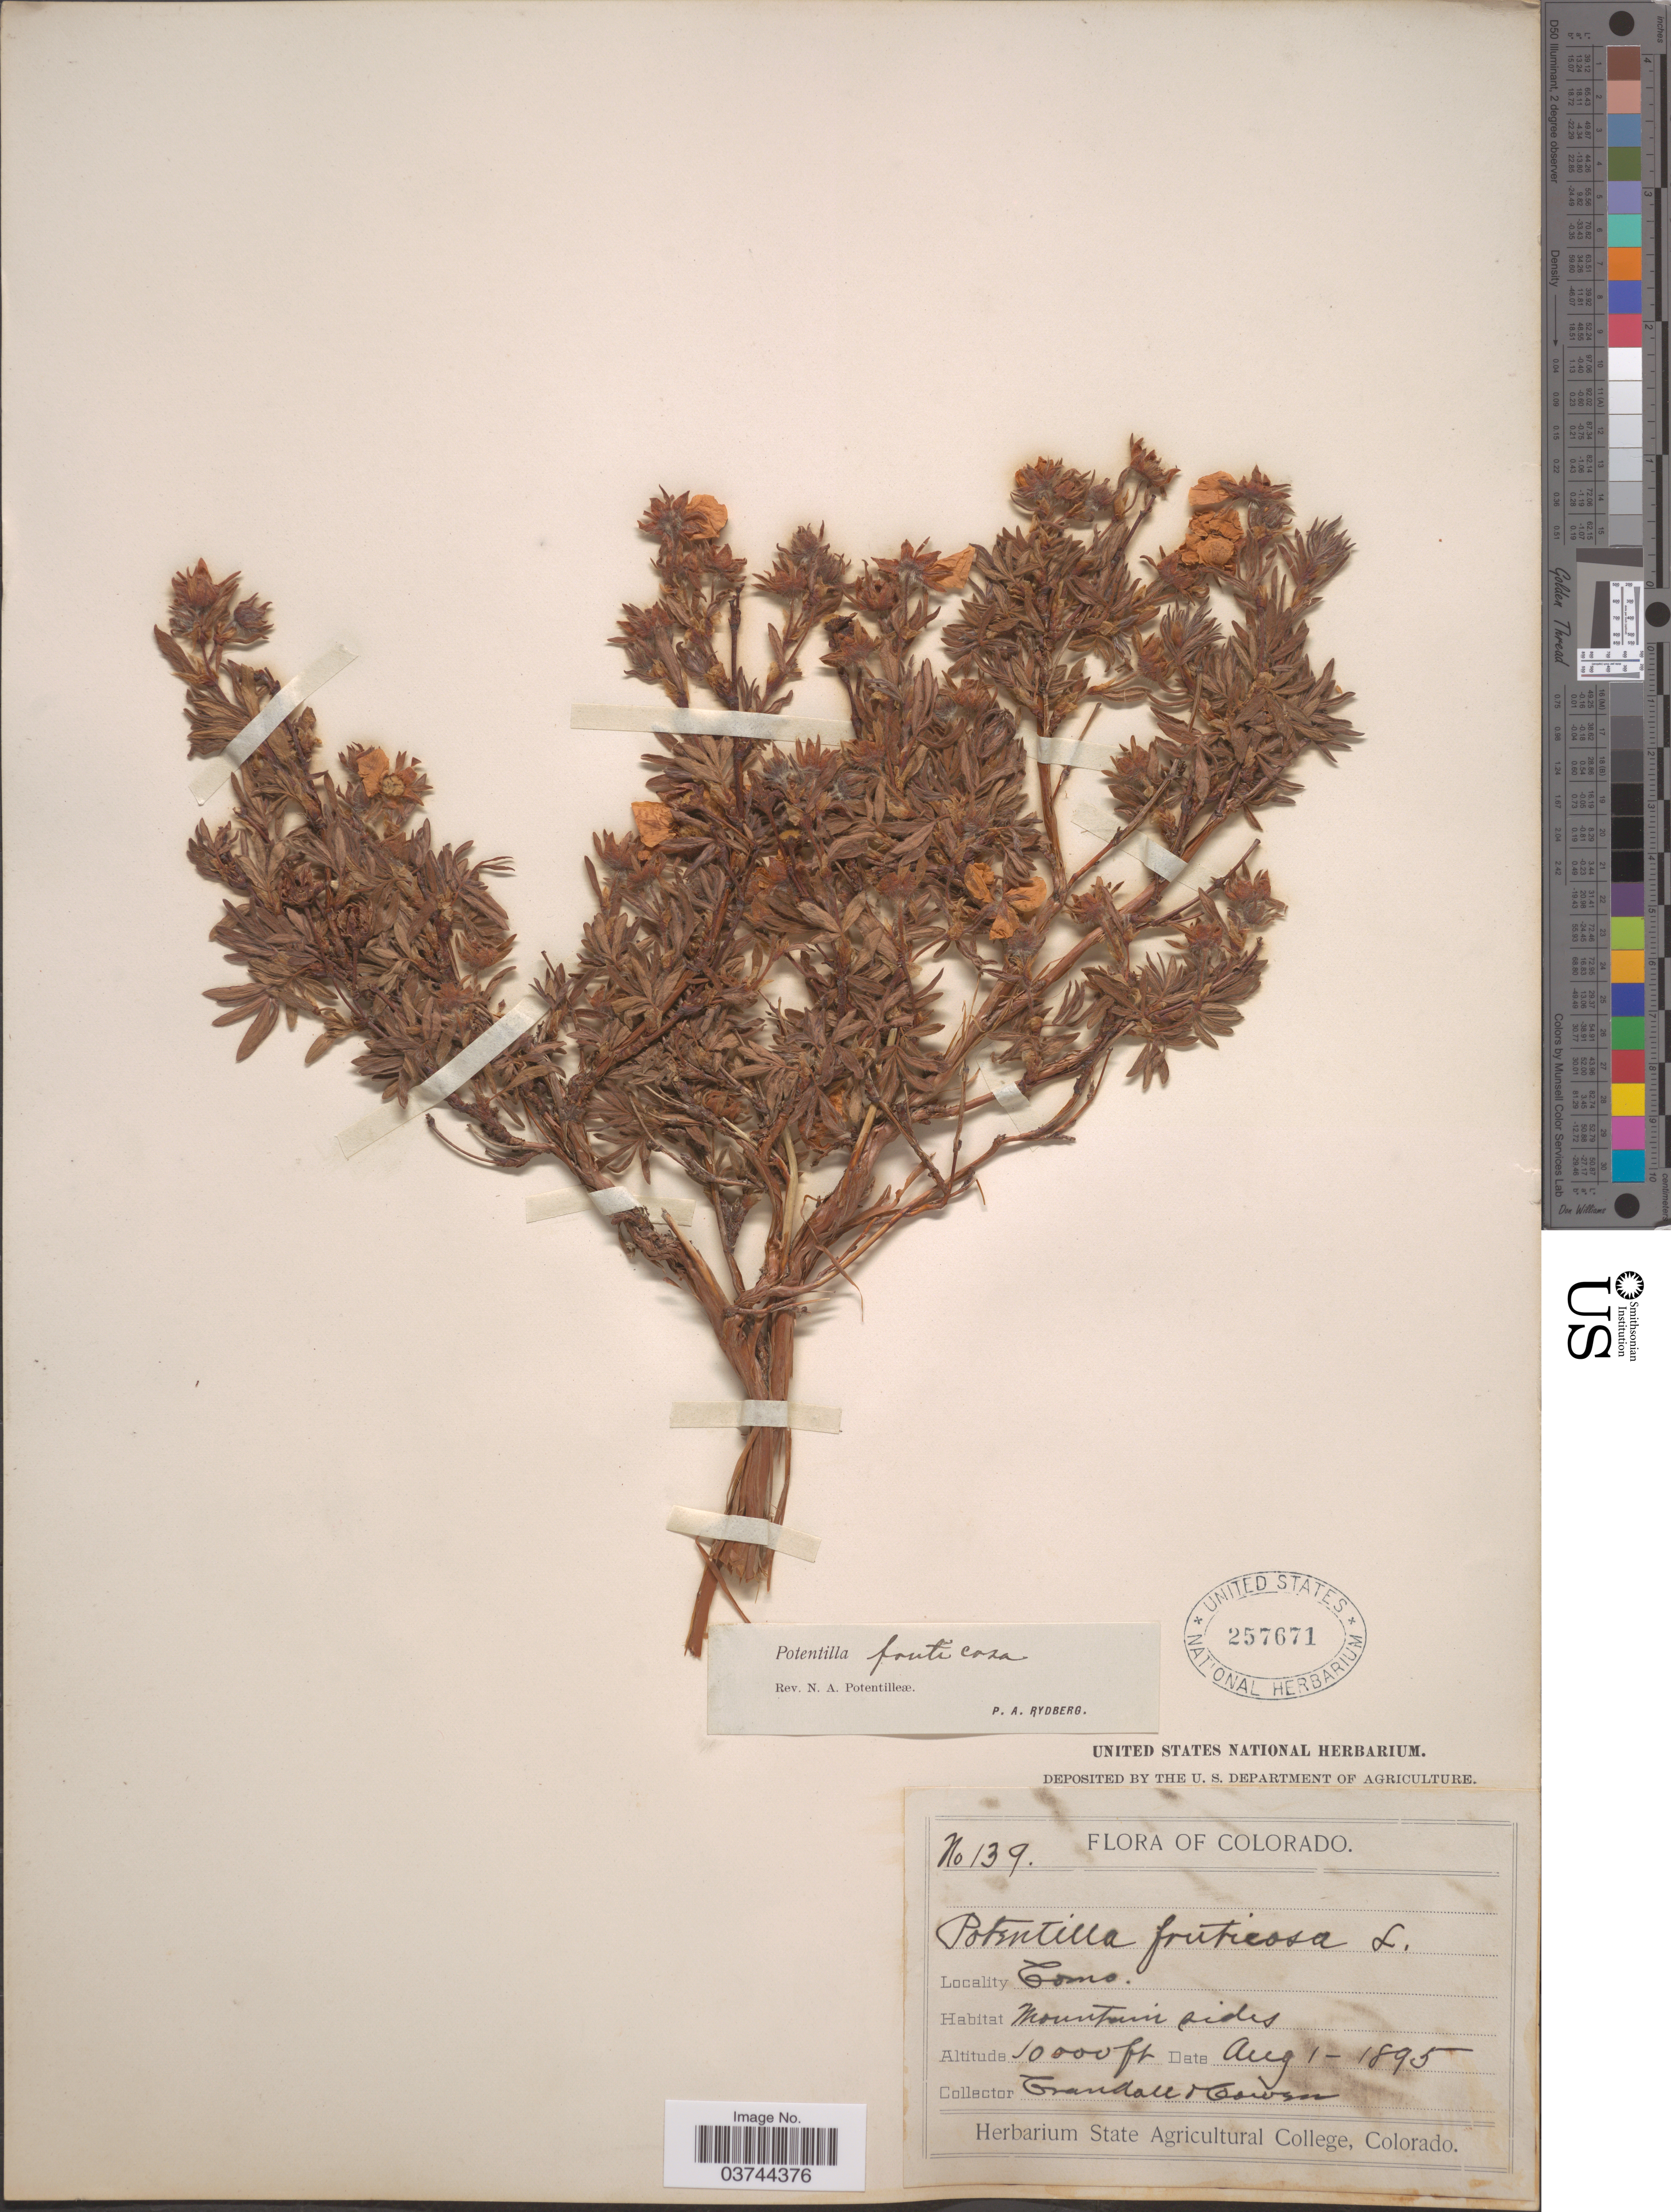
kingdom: Plantae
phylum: Tracheophyta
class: Magnoliopsida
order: Rosales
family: Rosaceae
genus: Dasiphora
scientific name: Dasiphora fruticosa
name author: (L.) Rydb.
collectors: -. Crandall & -. Cowen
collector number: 139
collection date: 1895-08-01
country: United States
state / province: Colorado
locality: Como.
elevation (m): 3048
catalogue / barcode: US 257671